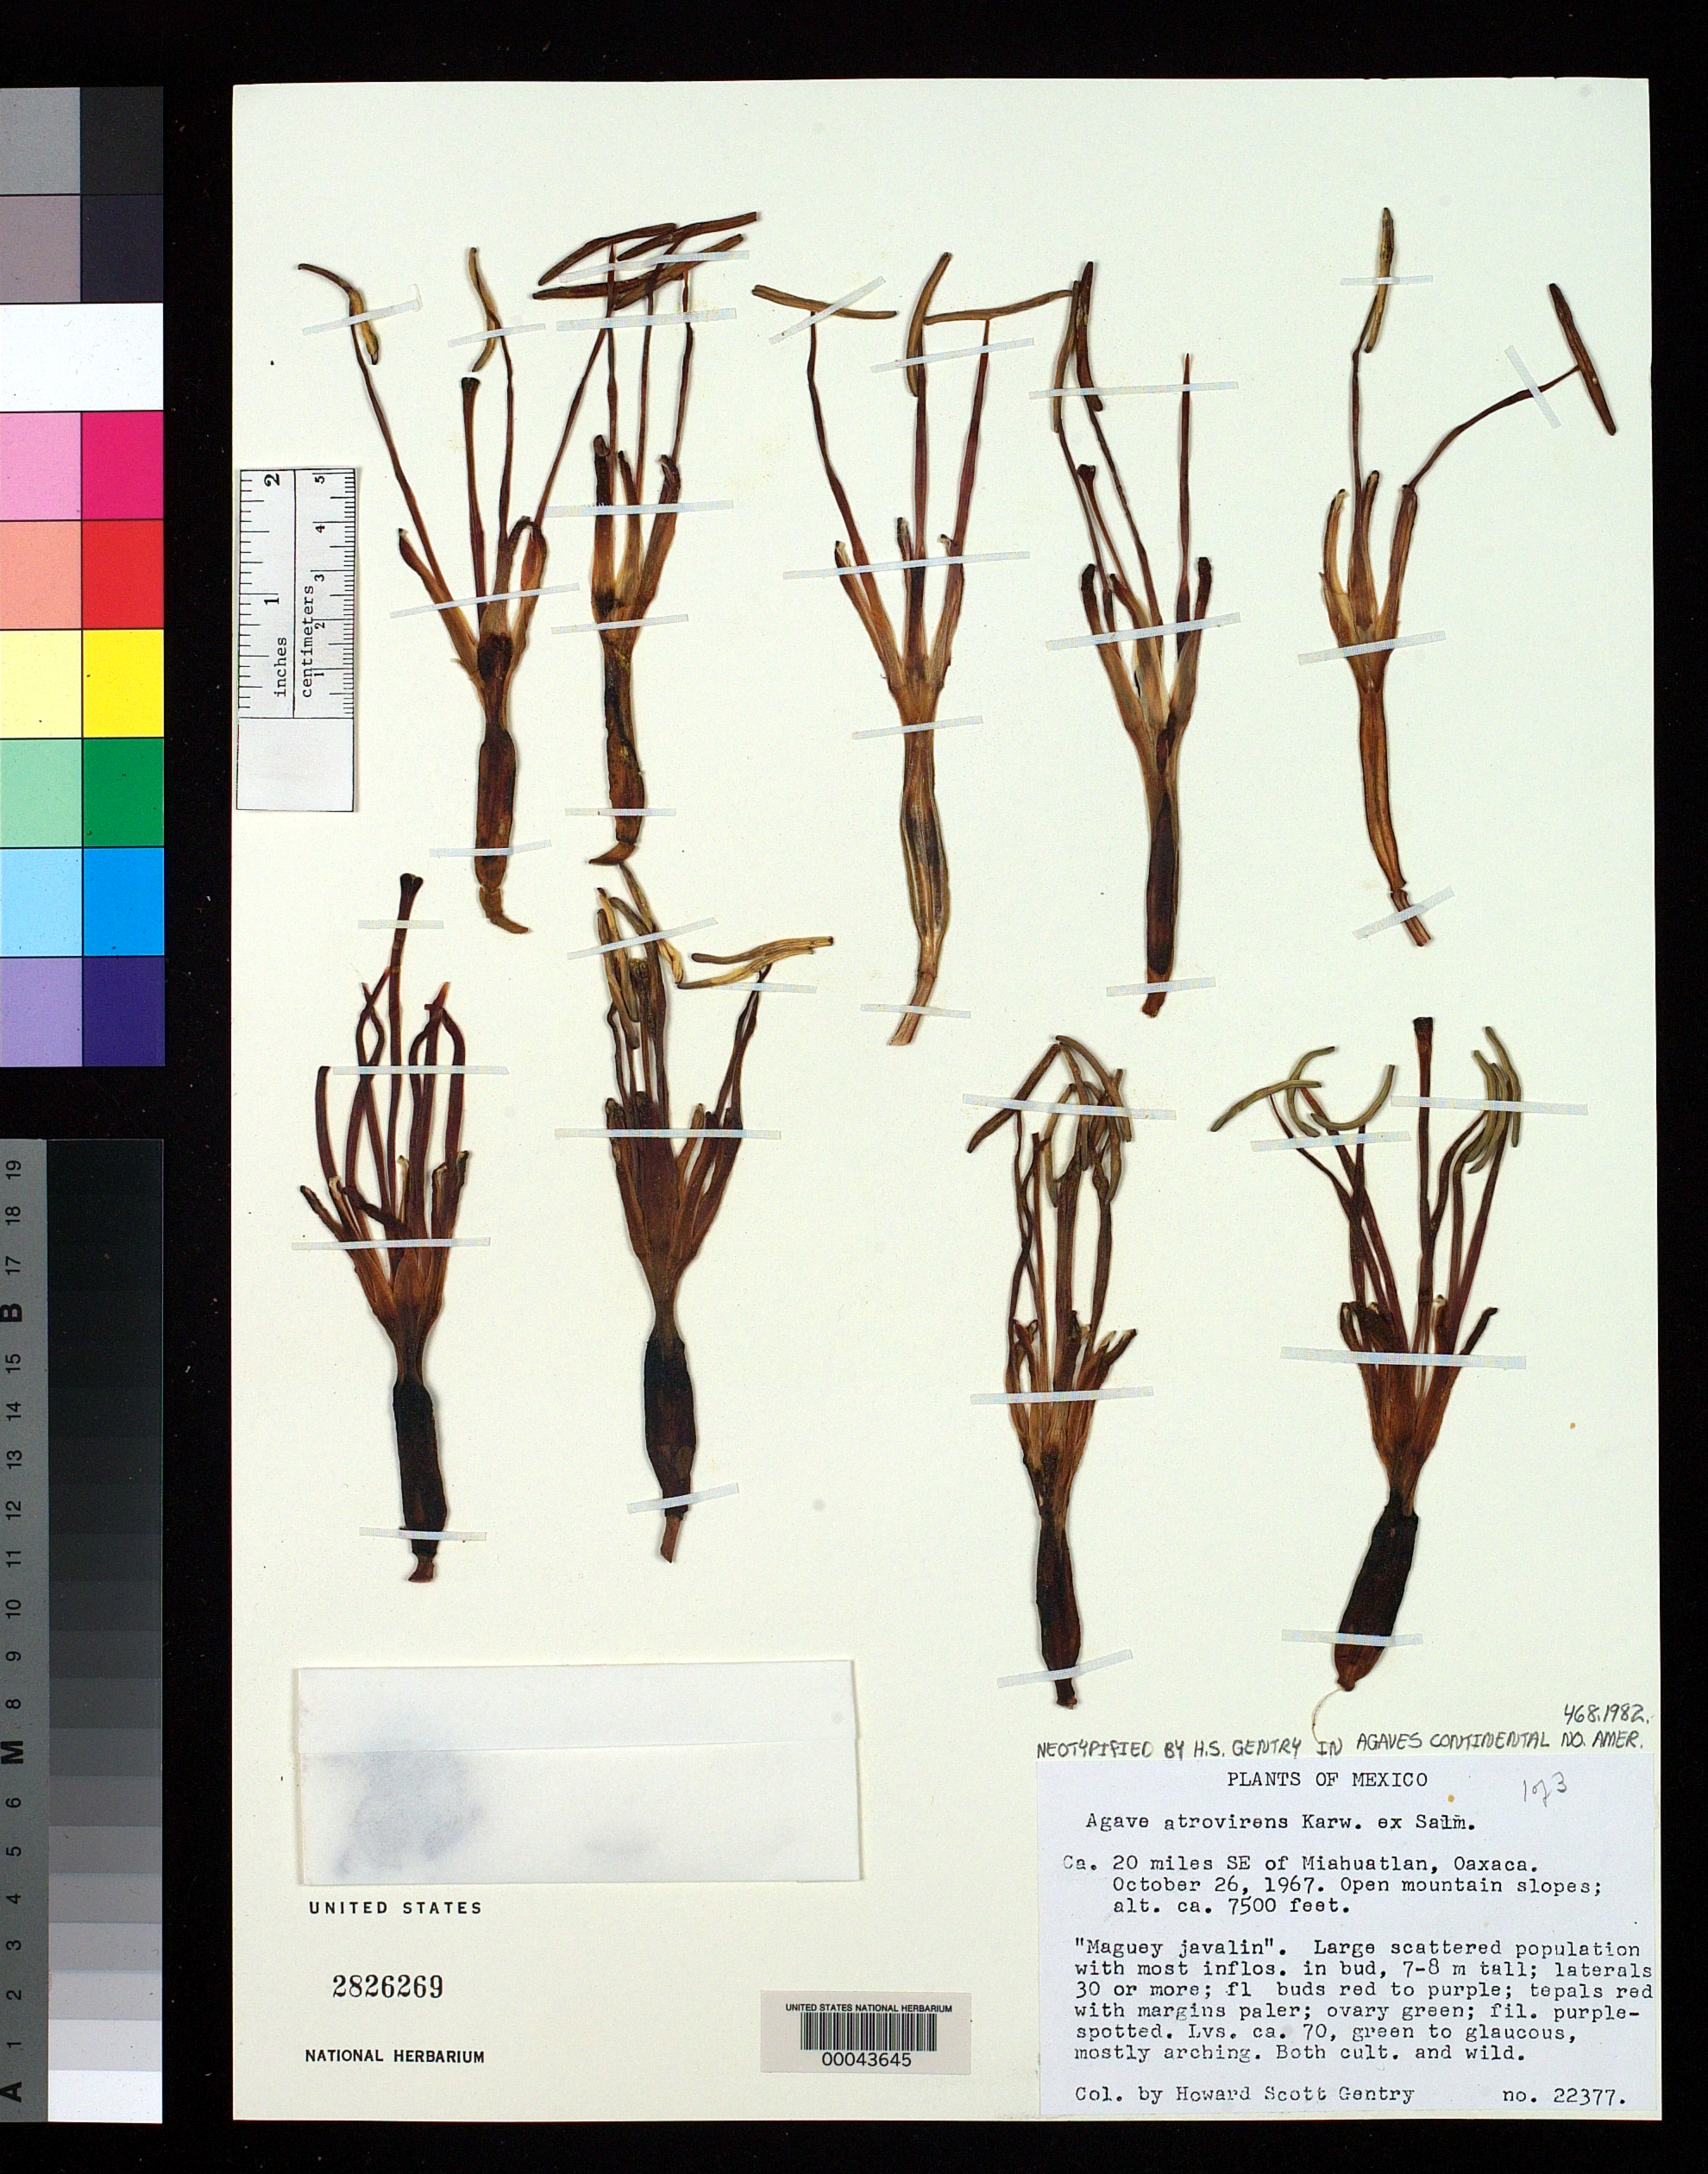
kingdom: Plantae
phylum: Tracheophyta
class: Liliopsida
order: Asparagales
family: Asparagaceae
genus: Agave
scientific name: Agave atrovirens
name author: Karw. in Salm-Dyck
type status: Isoneotype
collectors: H. S. Gentry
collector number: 22377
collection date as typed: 26 Oct 1967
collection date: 1967-10-26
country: Mexico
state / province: Oaxaca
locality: Ca. 20 mi SE of Miahuatlan, open mountain slopes.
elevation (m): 2286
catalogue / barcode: US 2826269